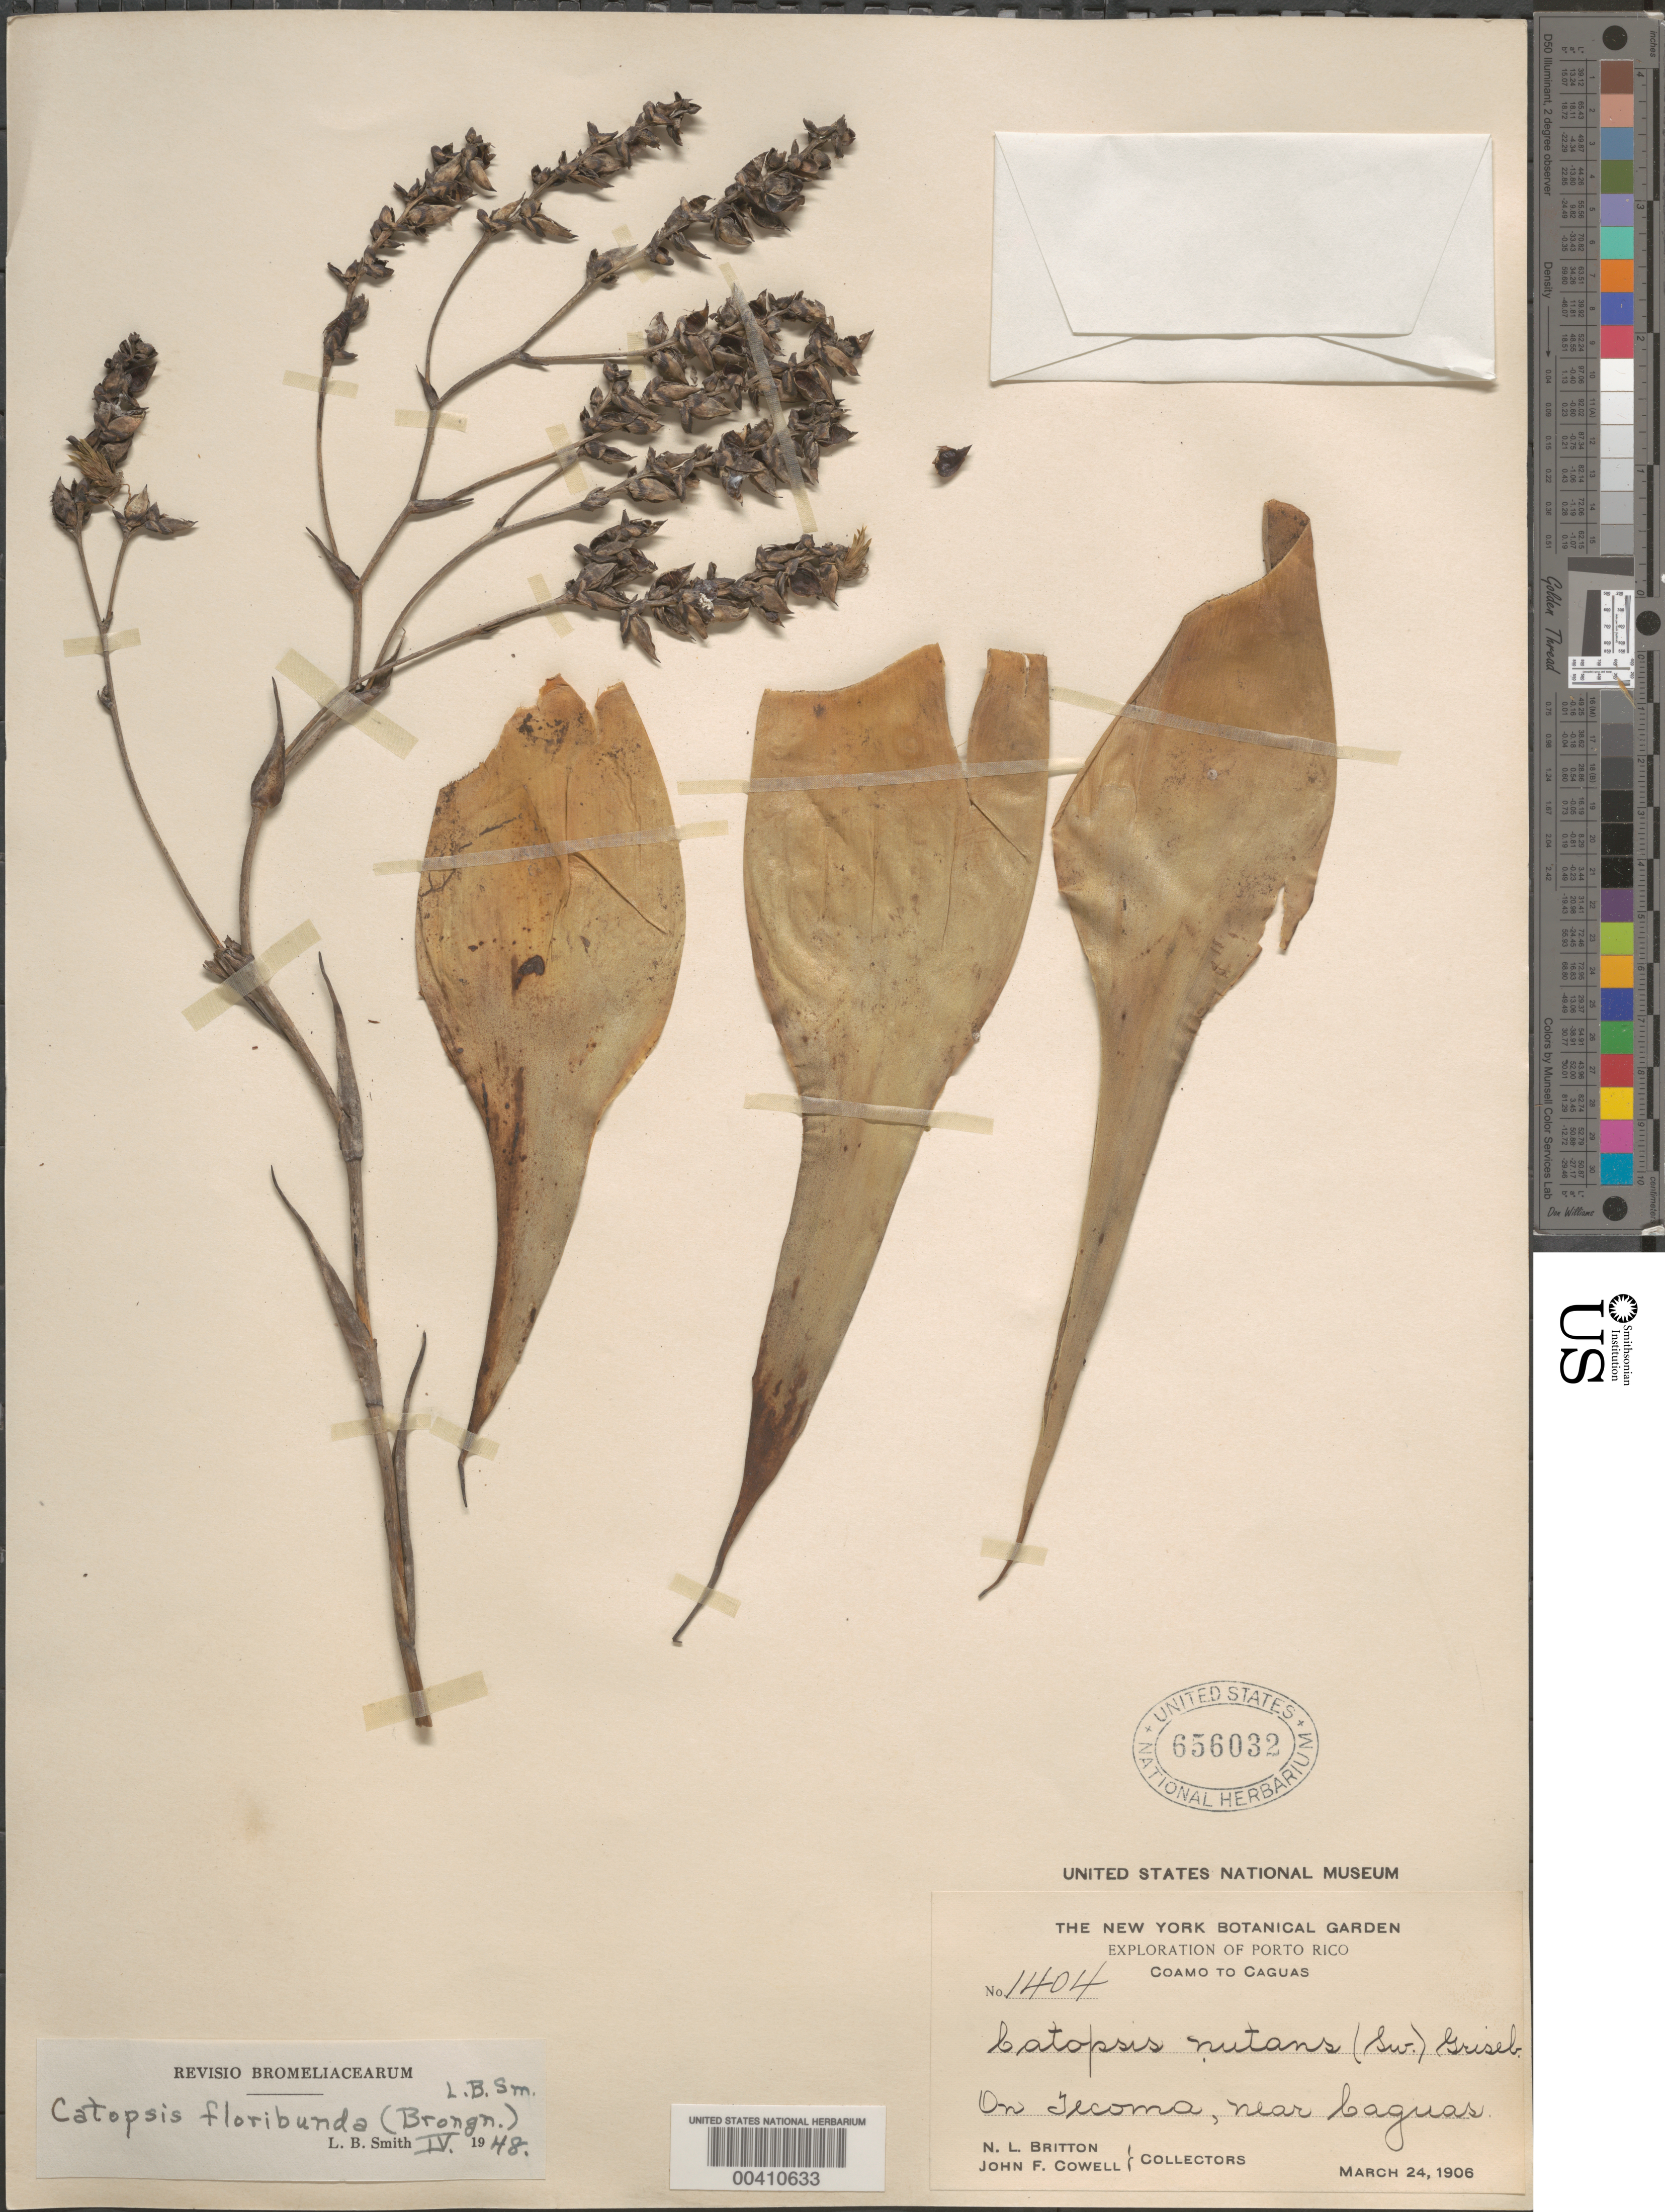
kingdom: Plantae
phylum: Tracheophyta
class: Liliopsida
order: Poales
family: Bromeliaceae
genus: Catopsis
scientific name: Catopsis floribunda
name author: L.B. Sm.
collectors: N. Britton & J. F. Cowell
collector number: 1404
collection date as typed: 24 Mar 1906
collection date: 1906-03-24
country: Puerto Rico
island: Greater Antilles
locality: Near caguas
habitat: On tecoma sp.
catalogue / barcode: US 656032